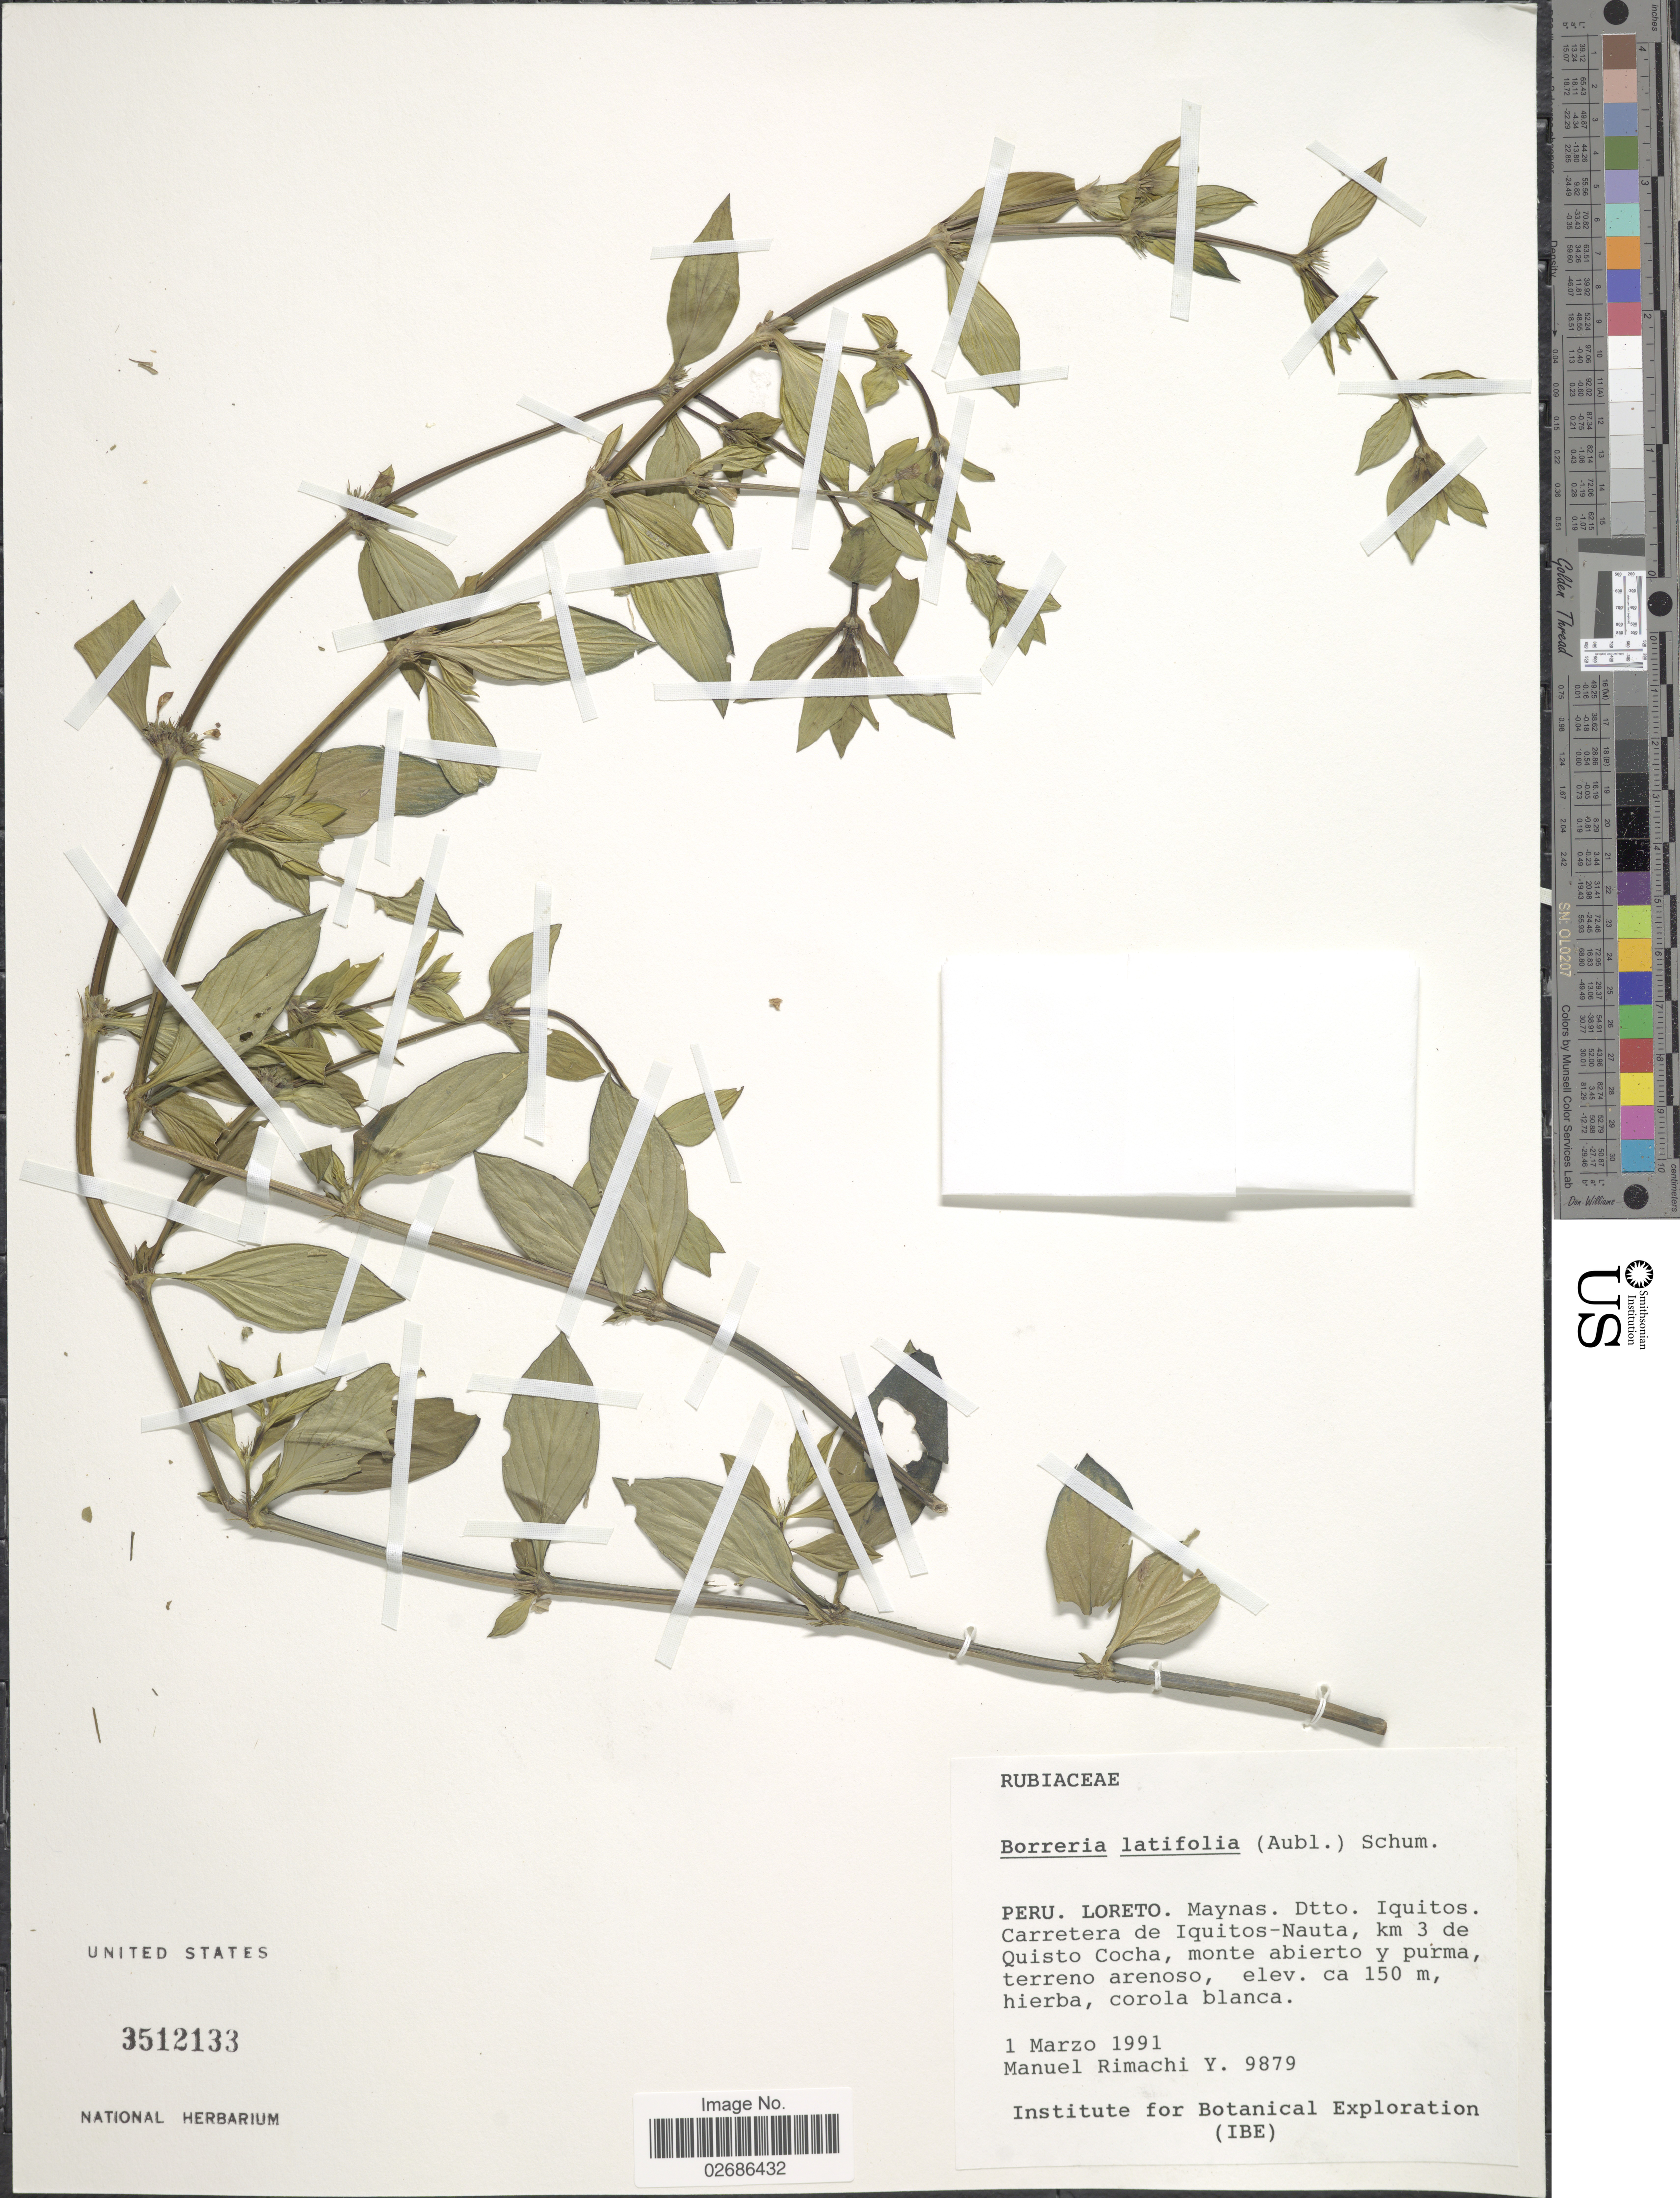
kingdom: Plantae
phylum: Tracheophyta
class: Magnoliopsida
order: Gentianales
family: Rubiaceae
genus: Borreria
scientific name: Borreria latifolia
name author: (Aubl.) K. Schum.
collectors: M. Rimachi Y.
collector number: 9879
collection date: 1991-03-01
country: Peru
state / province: Loreto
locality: Peru, Loreto, Maynas, Dtto. Iquitos, Carretera de Iquitos-Nauta, km 3 de Quisto Cocha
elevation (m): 150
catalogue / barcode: US 3512133